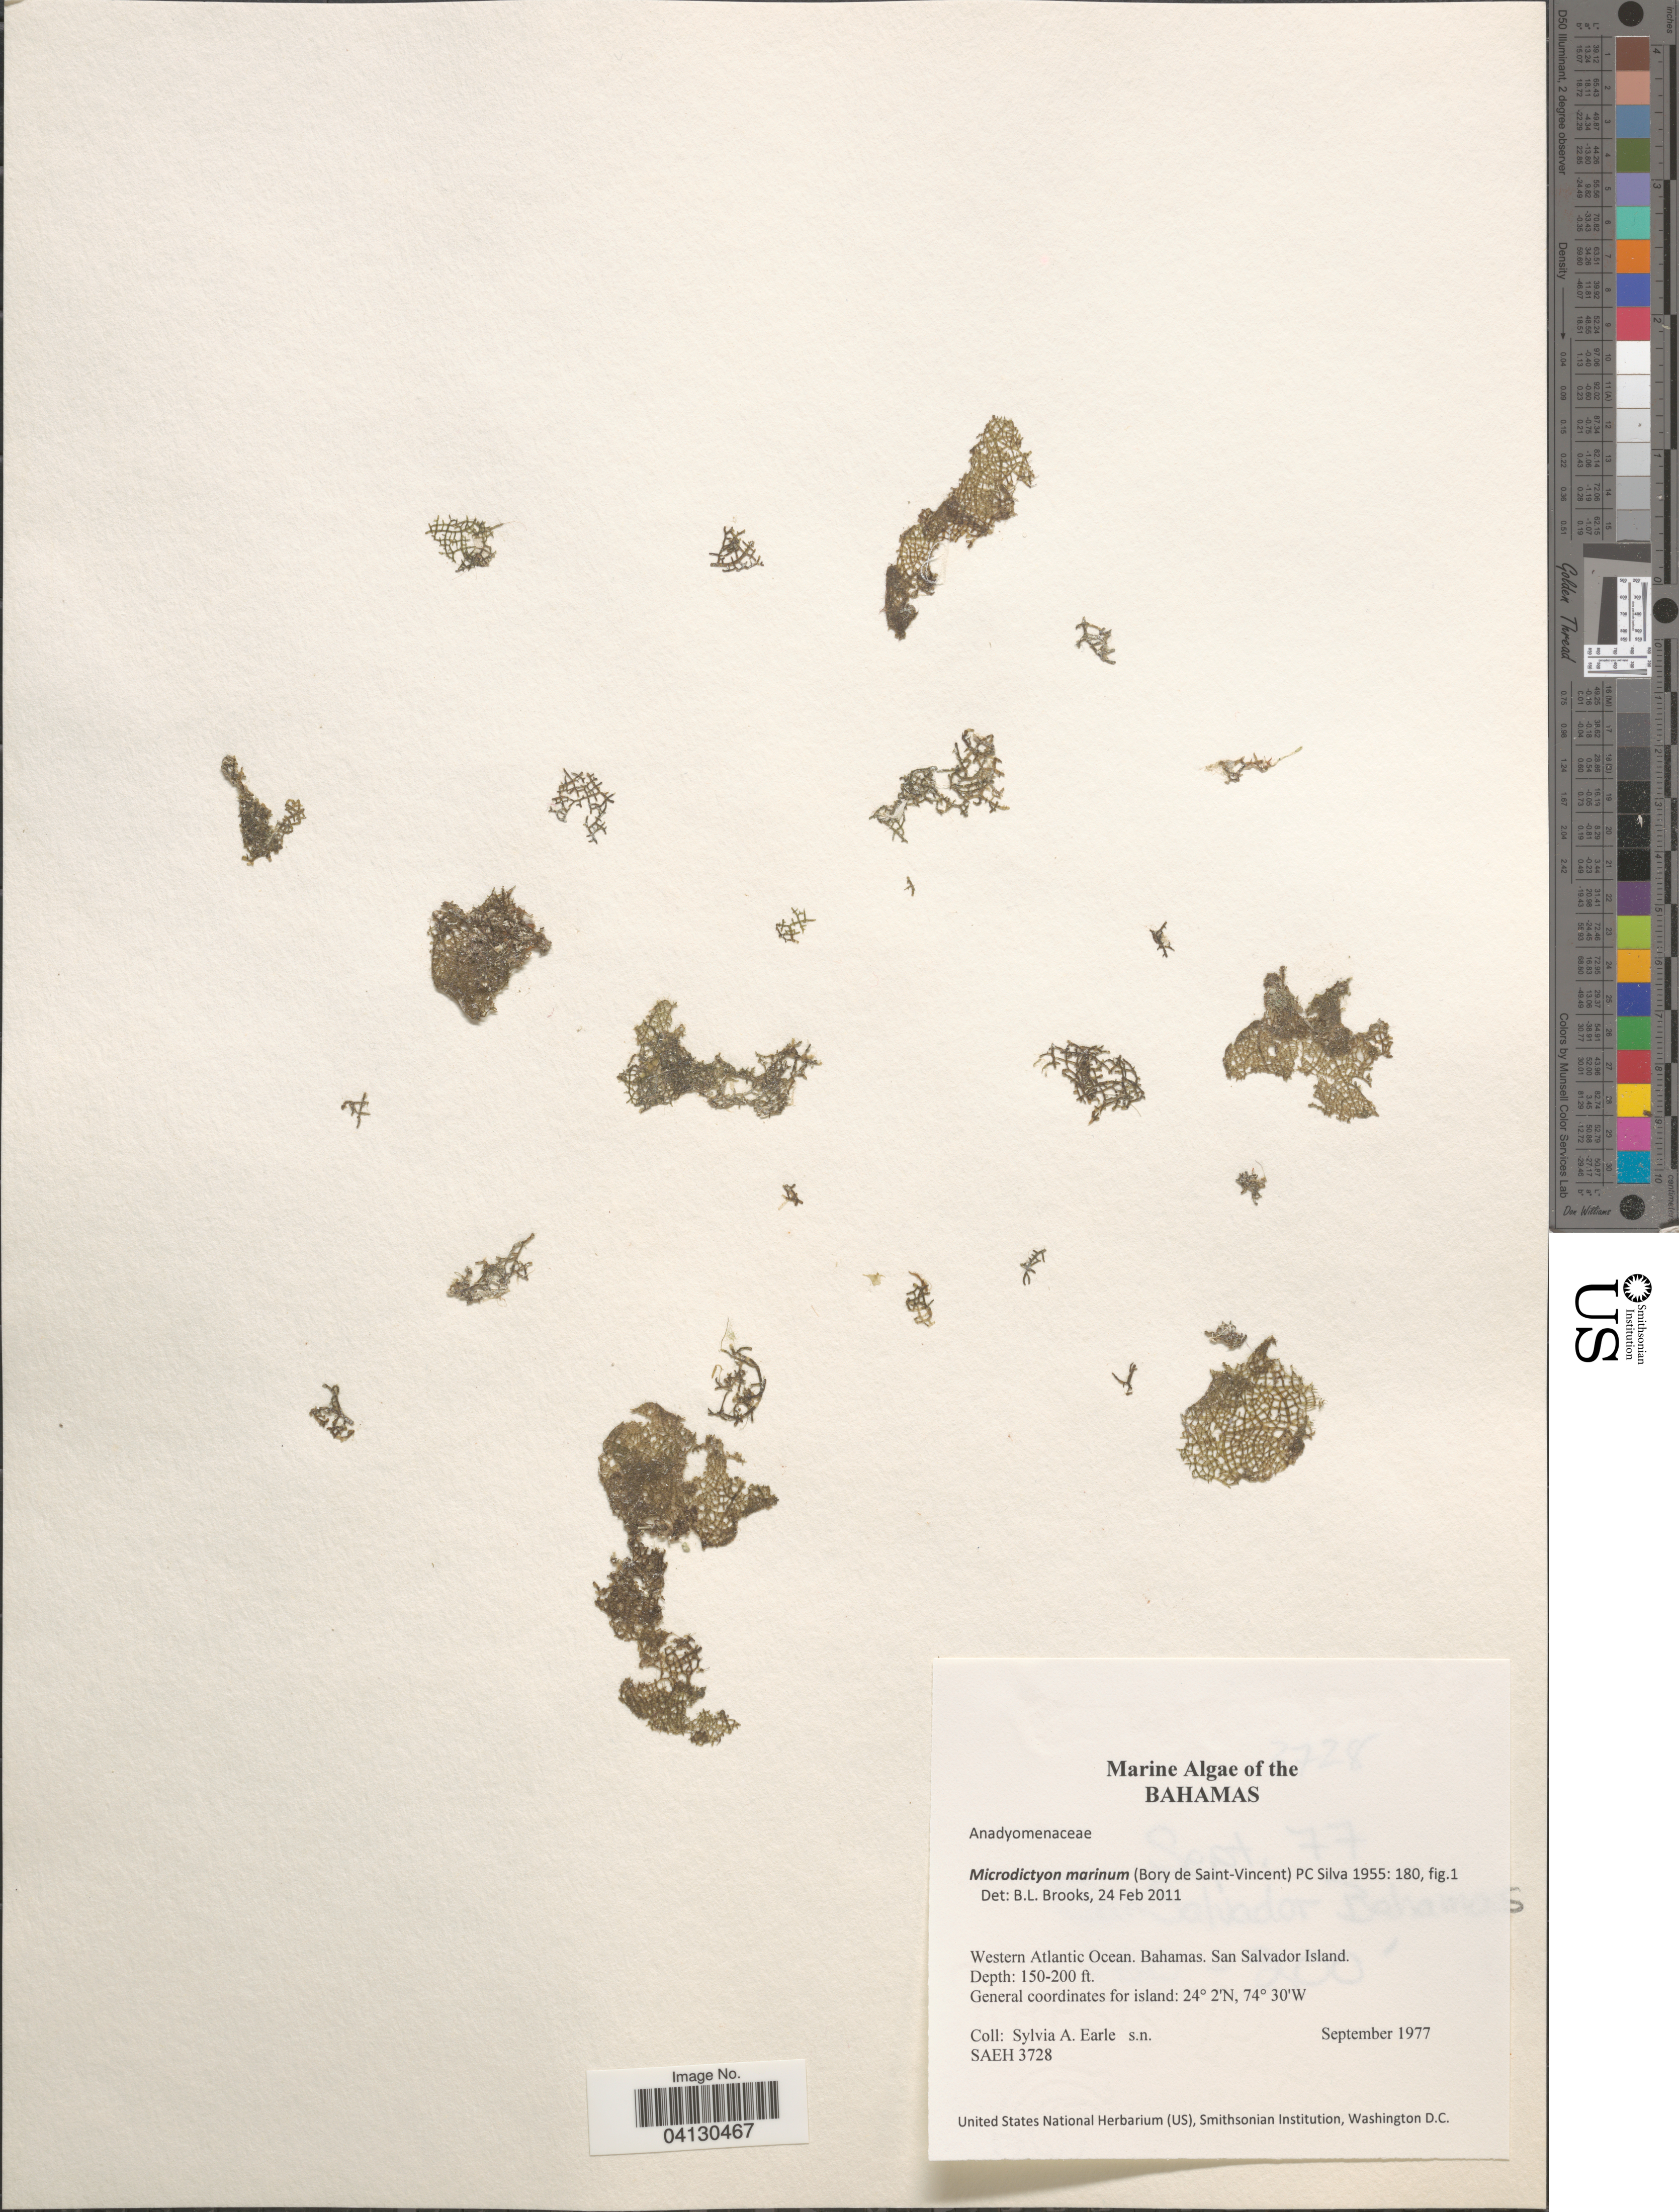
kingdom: Plantae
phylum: Chlorophyta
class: Ulvophyceae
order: Cladophorales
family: Anadyomenaceae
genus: Microdictyon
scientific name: Microdictyon marinum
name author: (Bory) P.C. Silva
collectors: S. A. Earle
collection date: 1977-09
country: Bahamas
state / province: San Salvador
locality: Western Atlantic Ocean. San Salvador Island.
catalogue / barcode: US 329183